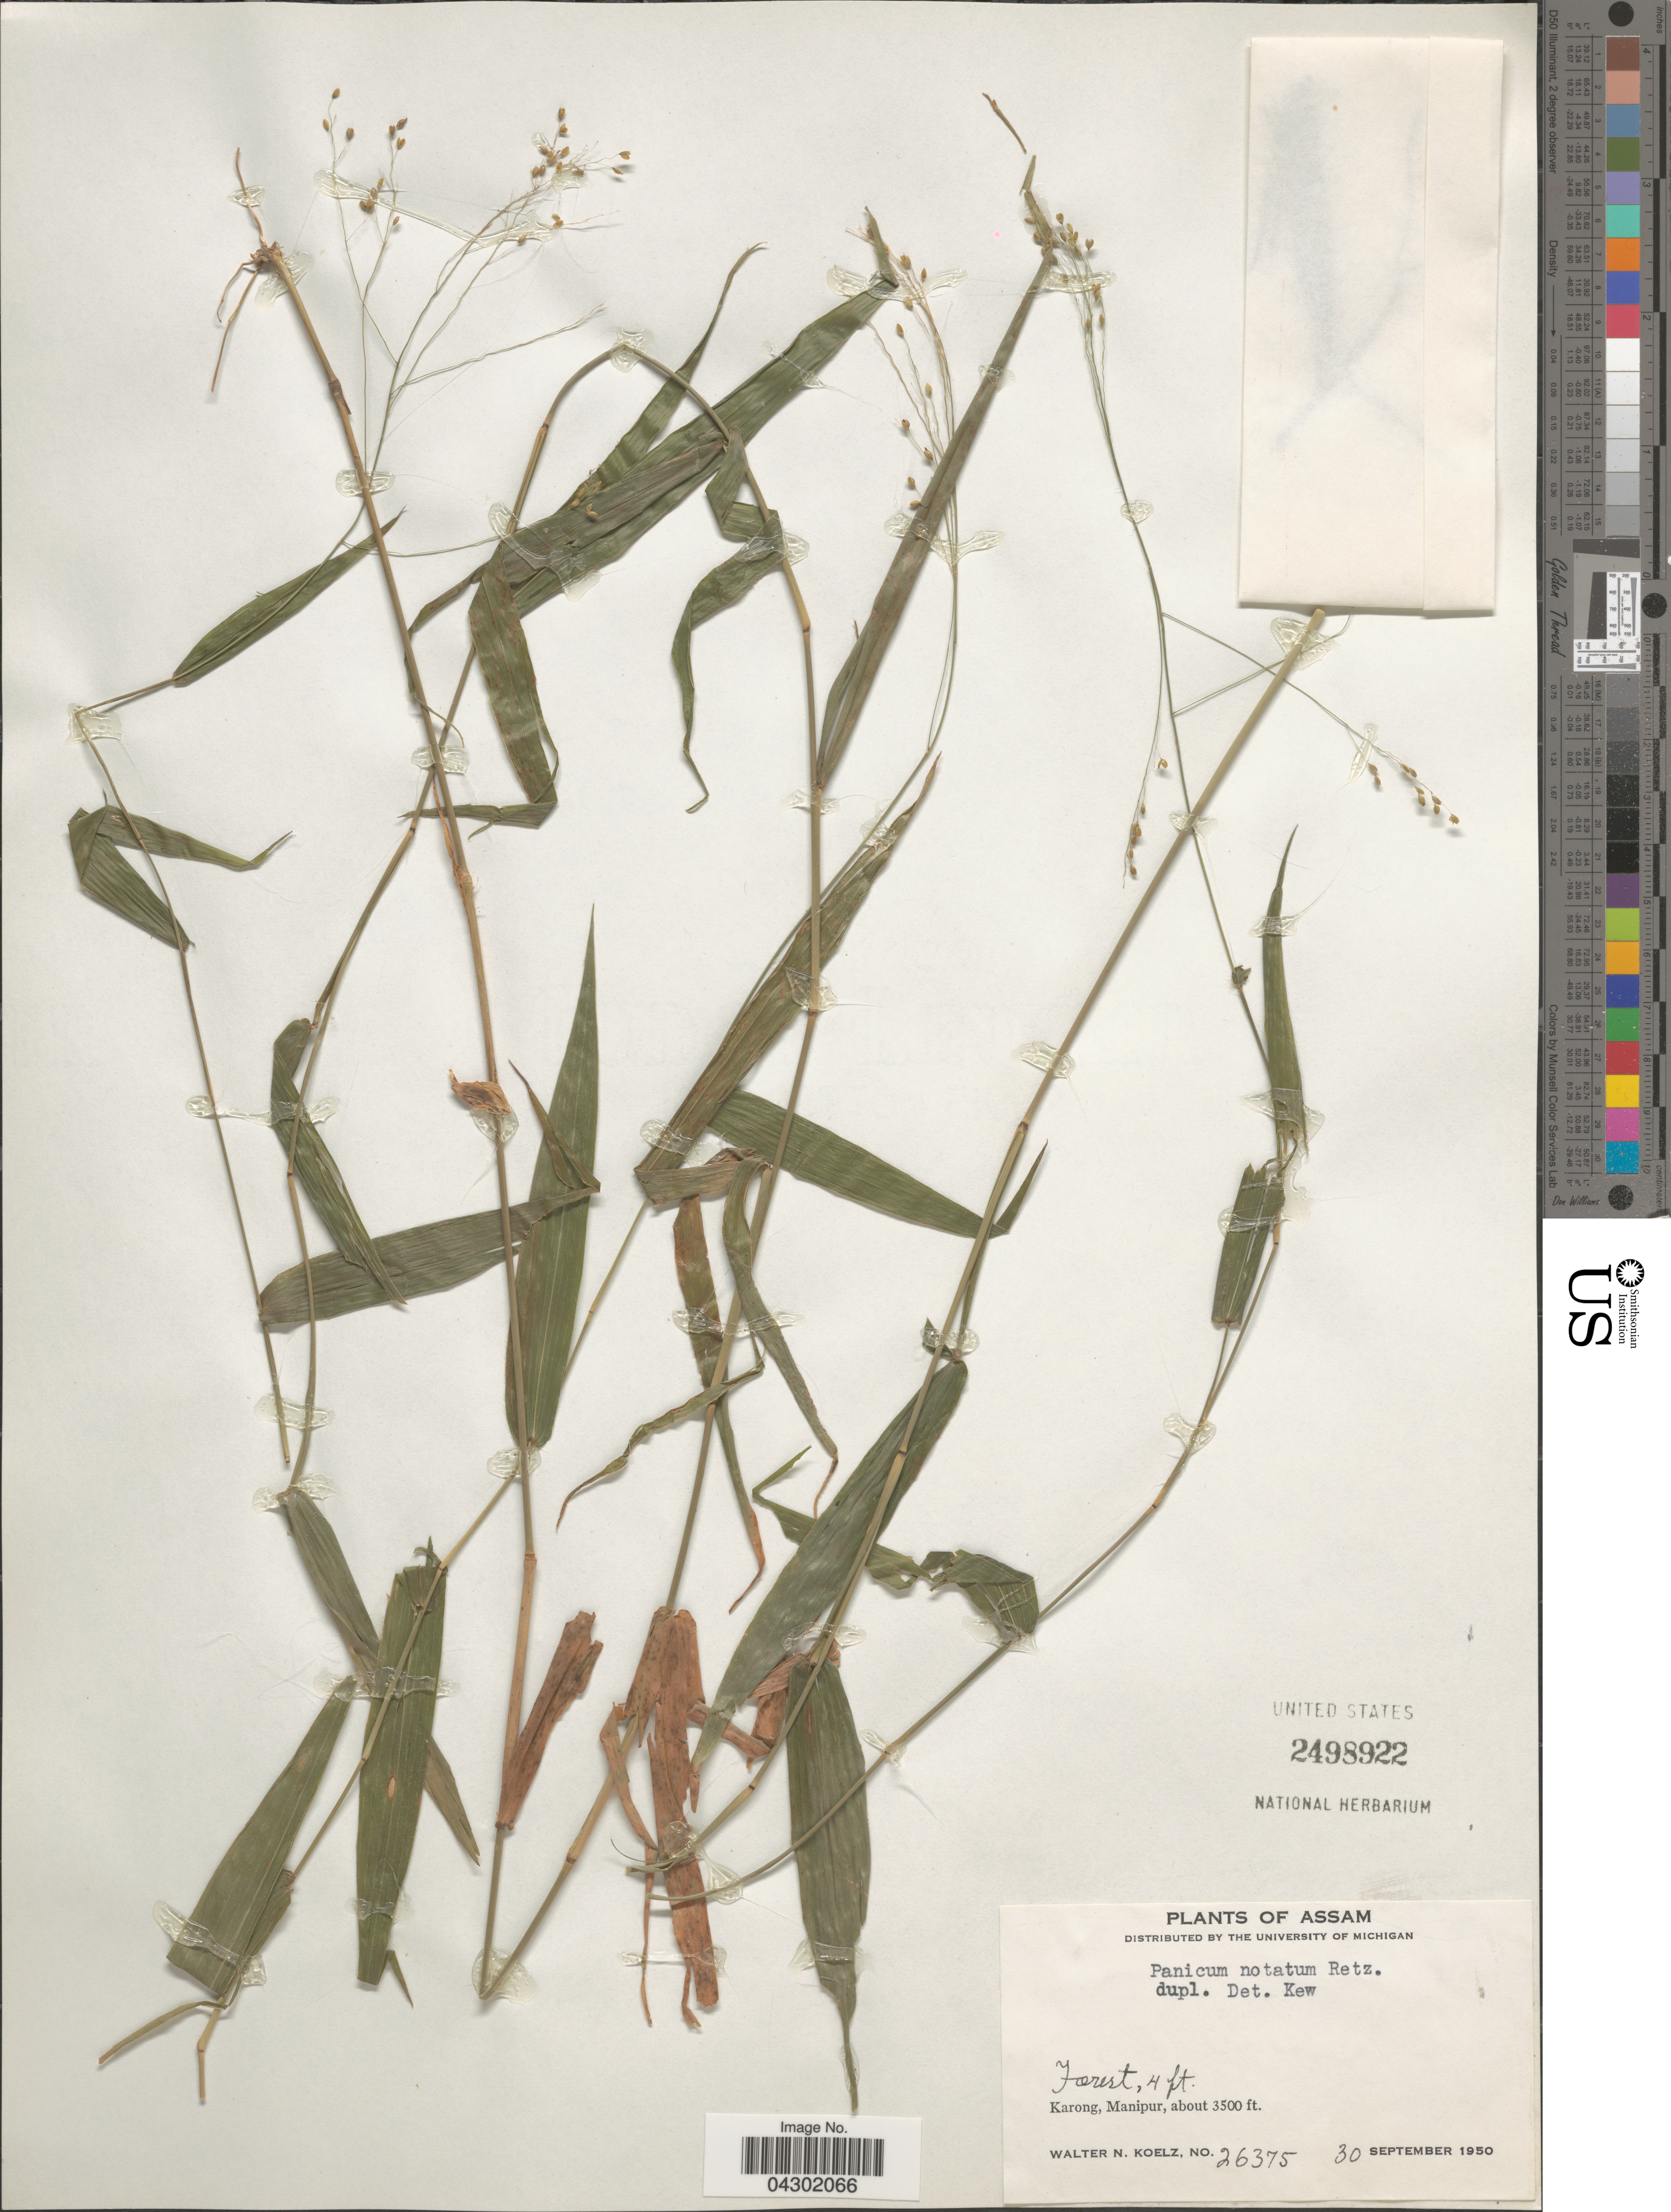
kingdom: Plantae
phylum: Tracheophyta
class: Liliopsida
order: Poales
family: Poaceae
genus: Panicum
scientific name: Panicum notatum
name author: Retz.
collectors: W. N. Koelz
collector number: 26375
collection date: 1950-09-30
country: India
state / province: Manipur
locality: Karong, Manipur.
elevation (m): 1067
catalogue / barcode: US 2498922